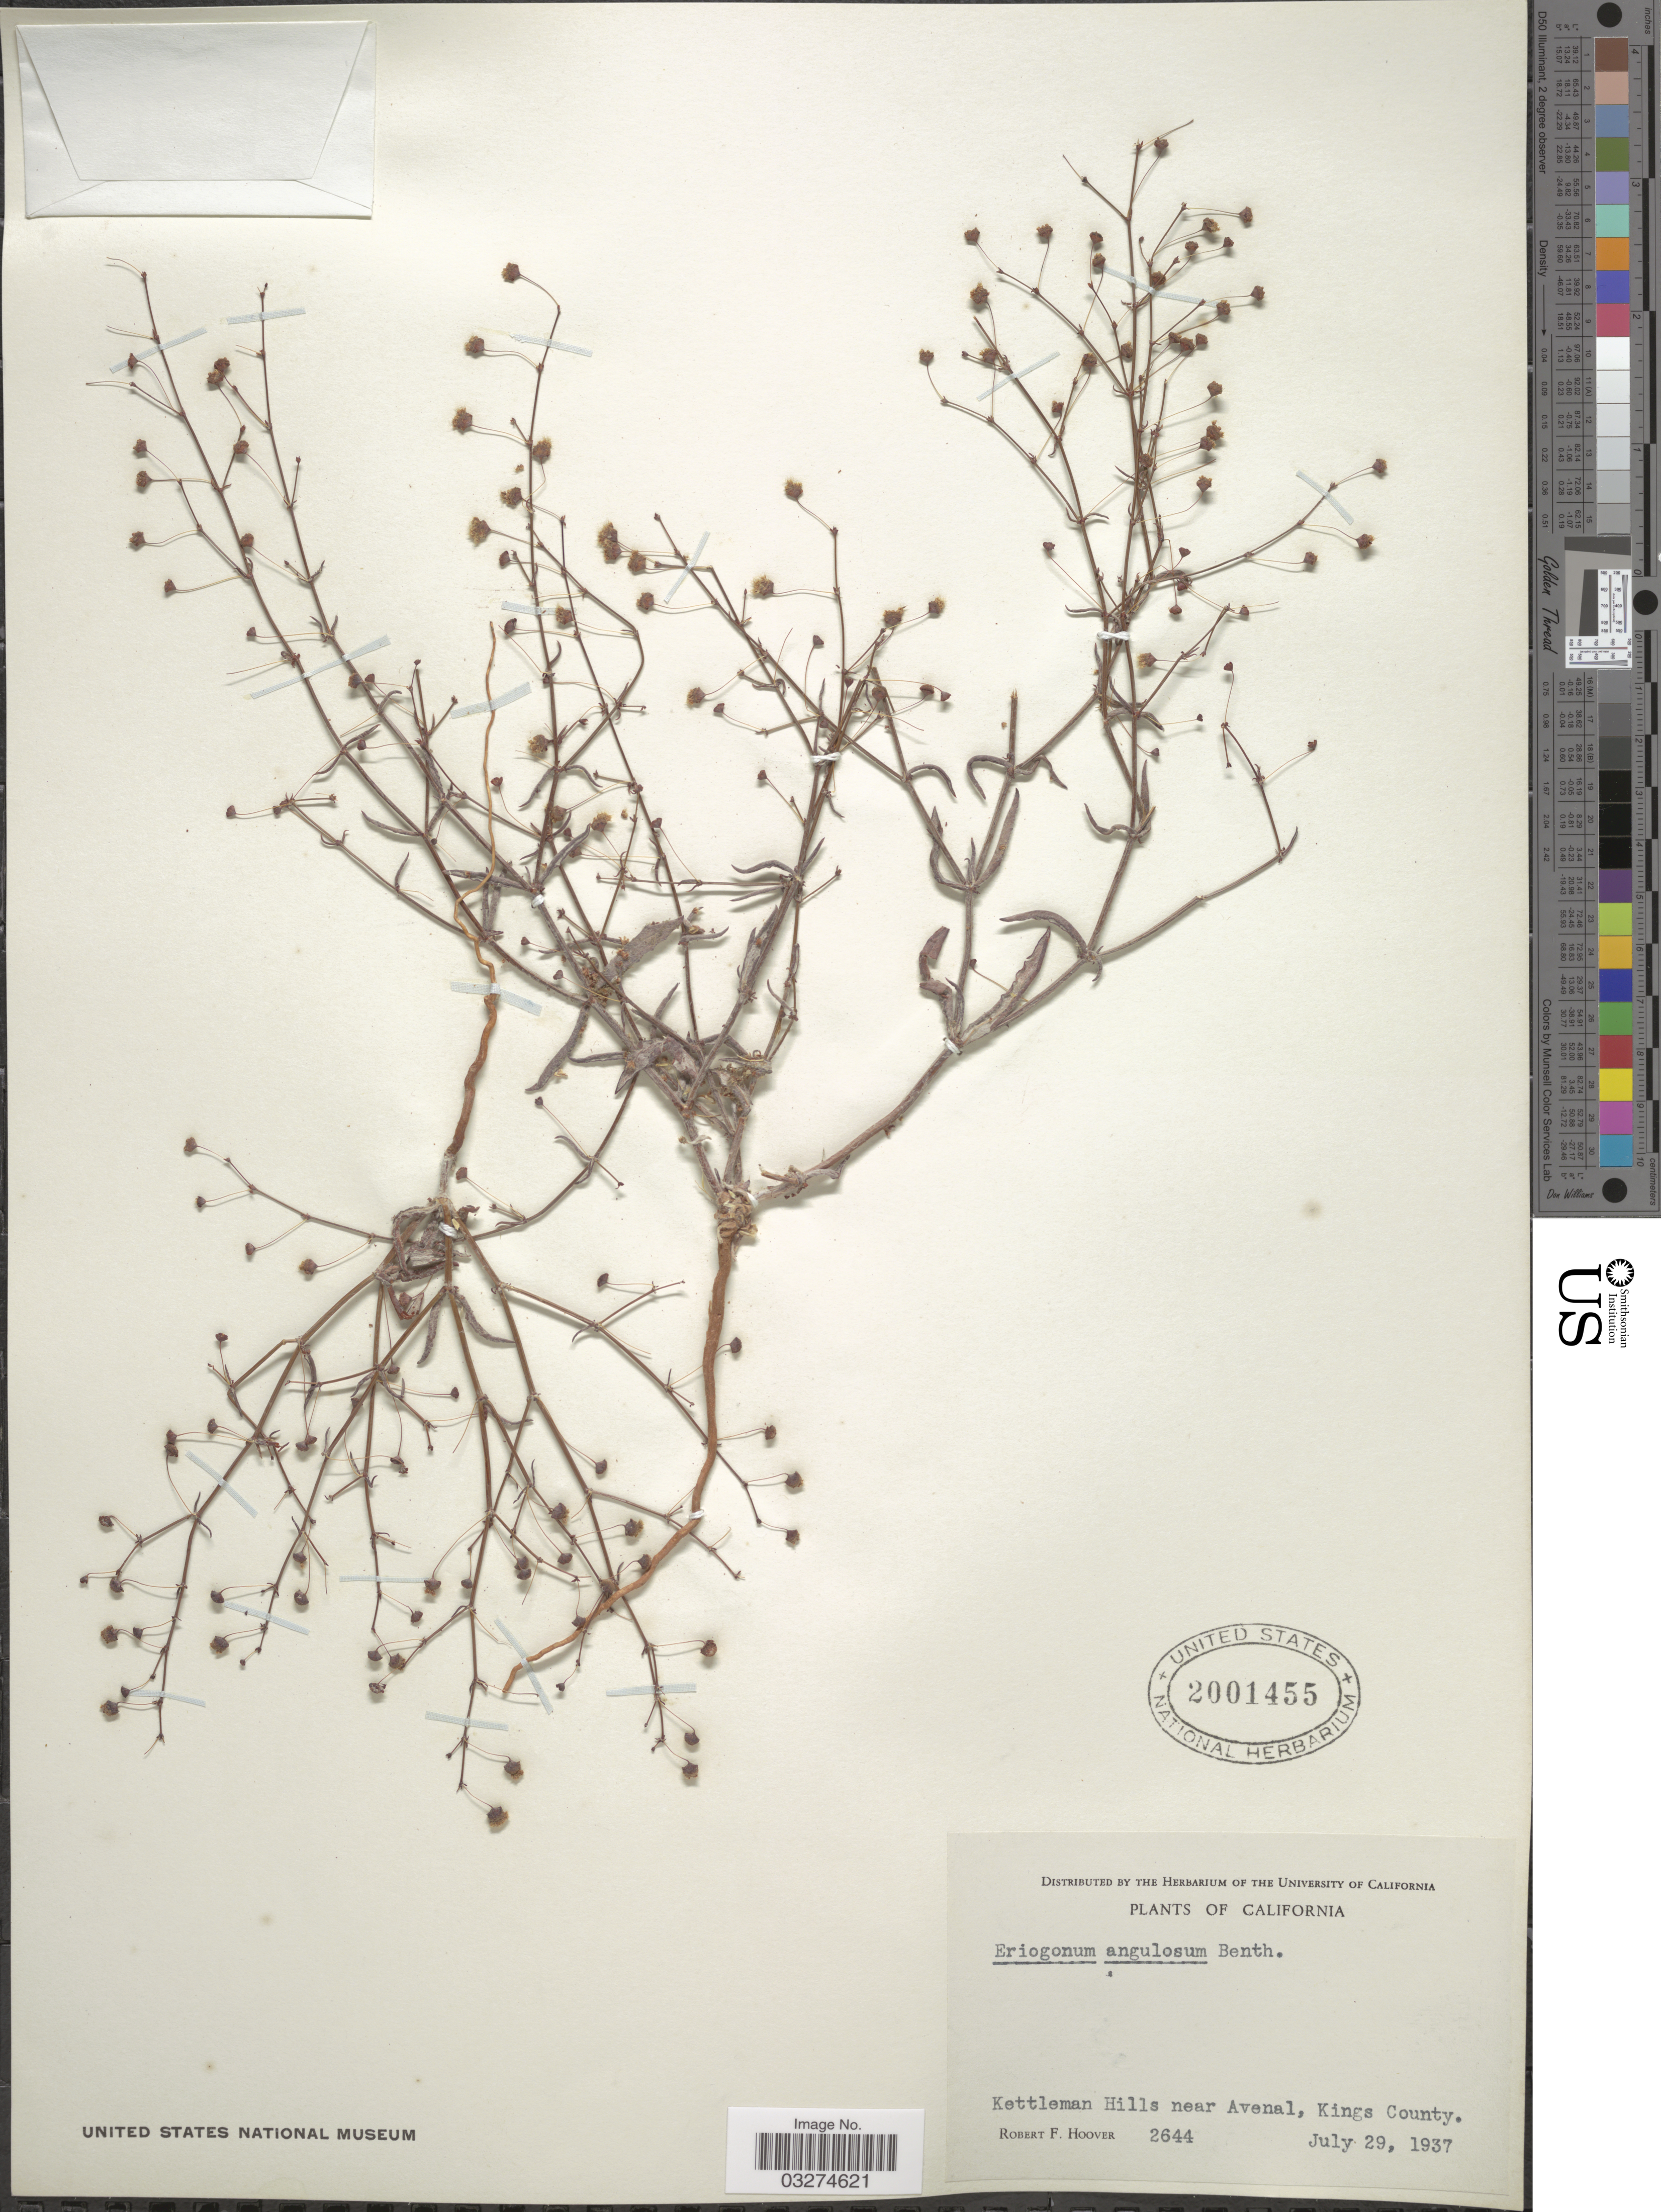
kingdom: Plantae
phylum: Tracheophyta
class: Magnoliopsida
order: Caryophyllales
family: Polygonaceae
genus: Eriogonum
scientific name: Eriogonum angulosum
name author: Benth.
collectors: R. F. Hoover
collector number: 2644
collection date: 1937-07-29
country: United States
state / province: California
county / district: Kings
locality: Kettleman Hills near Avenal, Kings County.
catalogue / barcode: US 2001455